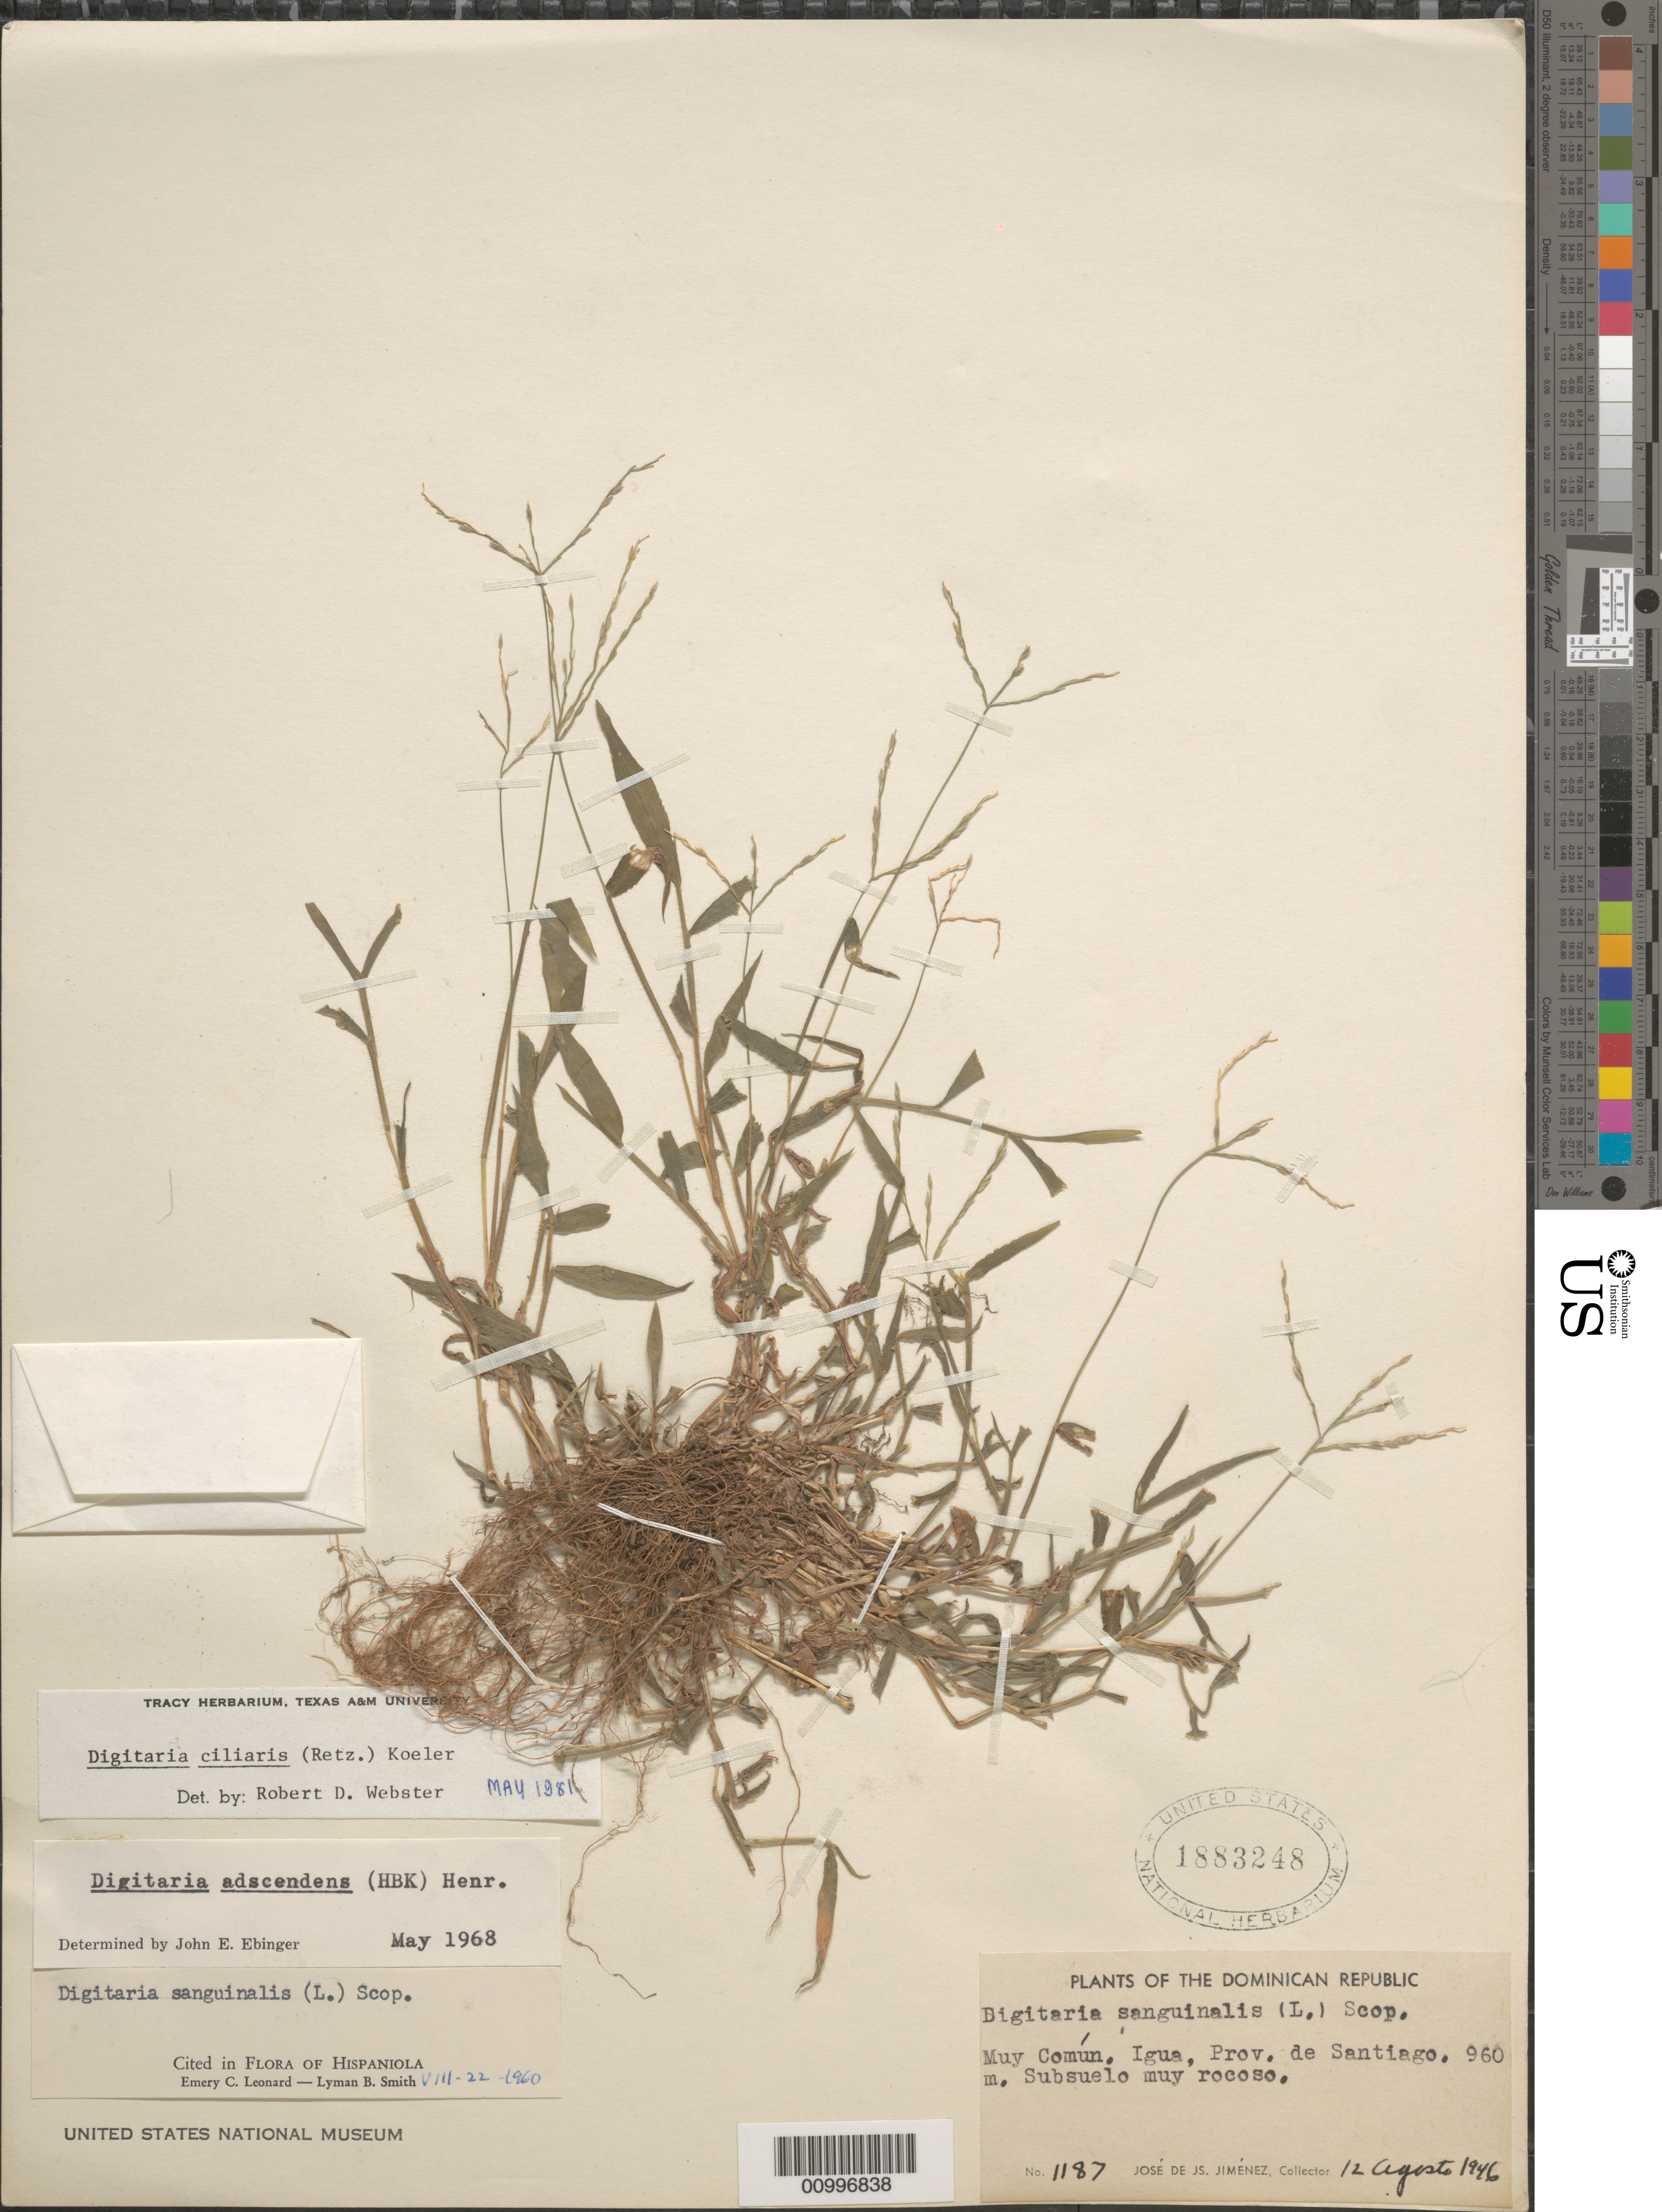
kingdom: Plantae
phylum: Tracheophyta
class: Liliopsida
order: Poales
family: Poaceae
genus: Digitaria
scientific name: Digitaria ciliaris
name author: (Retz.) Koeler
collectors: J. J. Jiménez Almonte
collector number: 1187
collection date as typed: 12 Aug 1946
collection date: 1946-08-12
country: Dominican Republic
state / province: Santiago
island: Hispaniola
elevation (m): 960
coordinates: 0 N, 0 E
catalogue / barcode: US 1883248